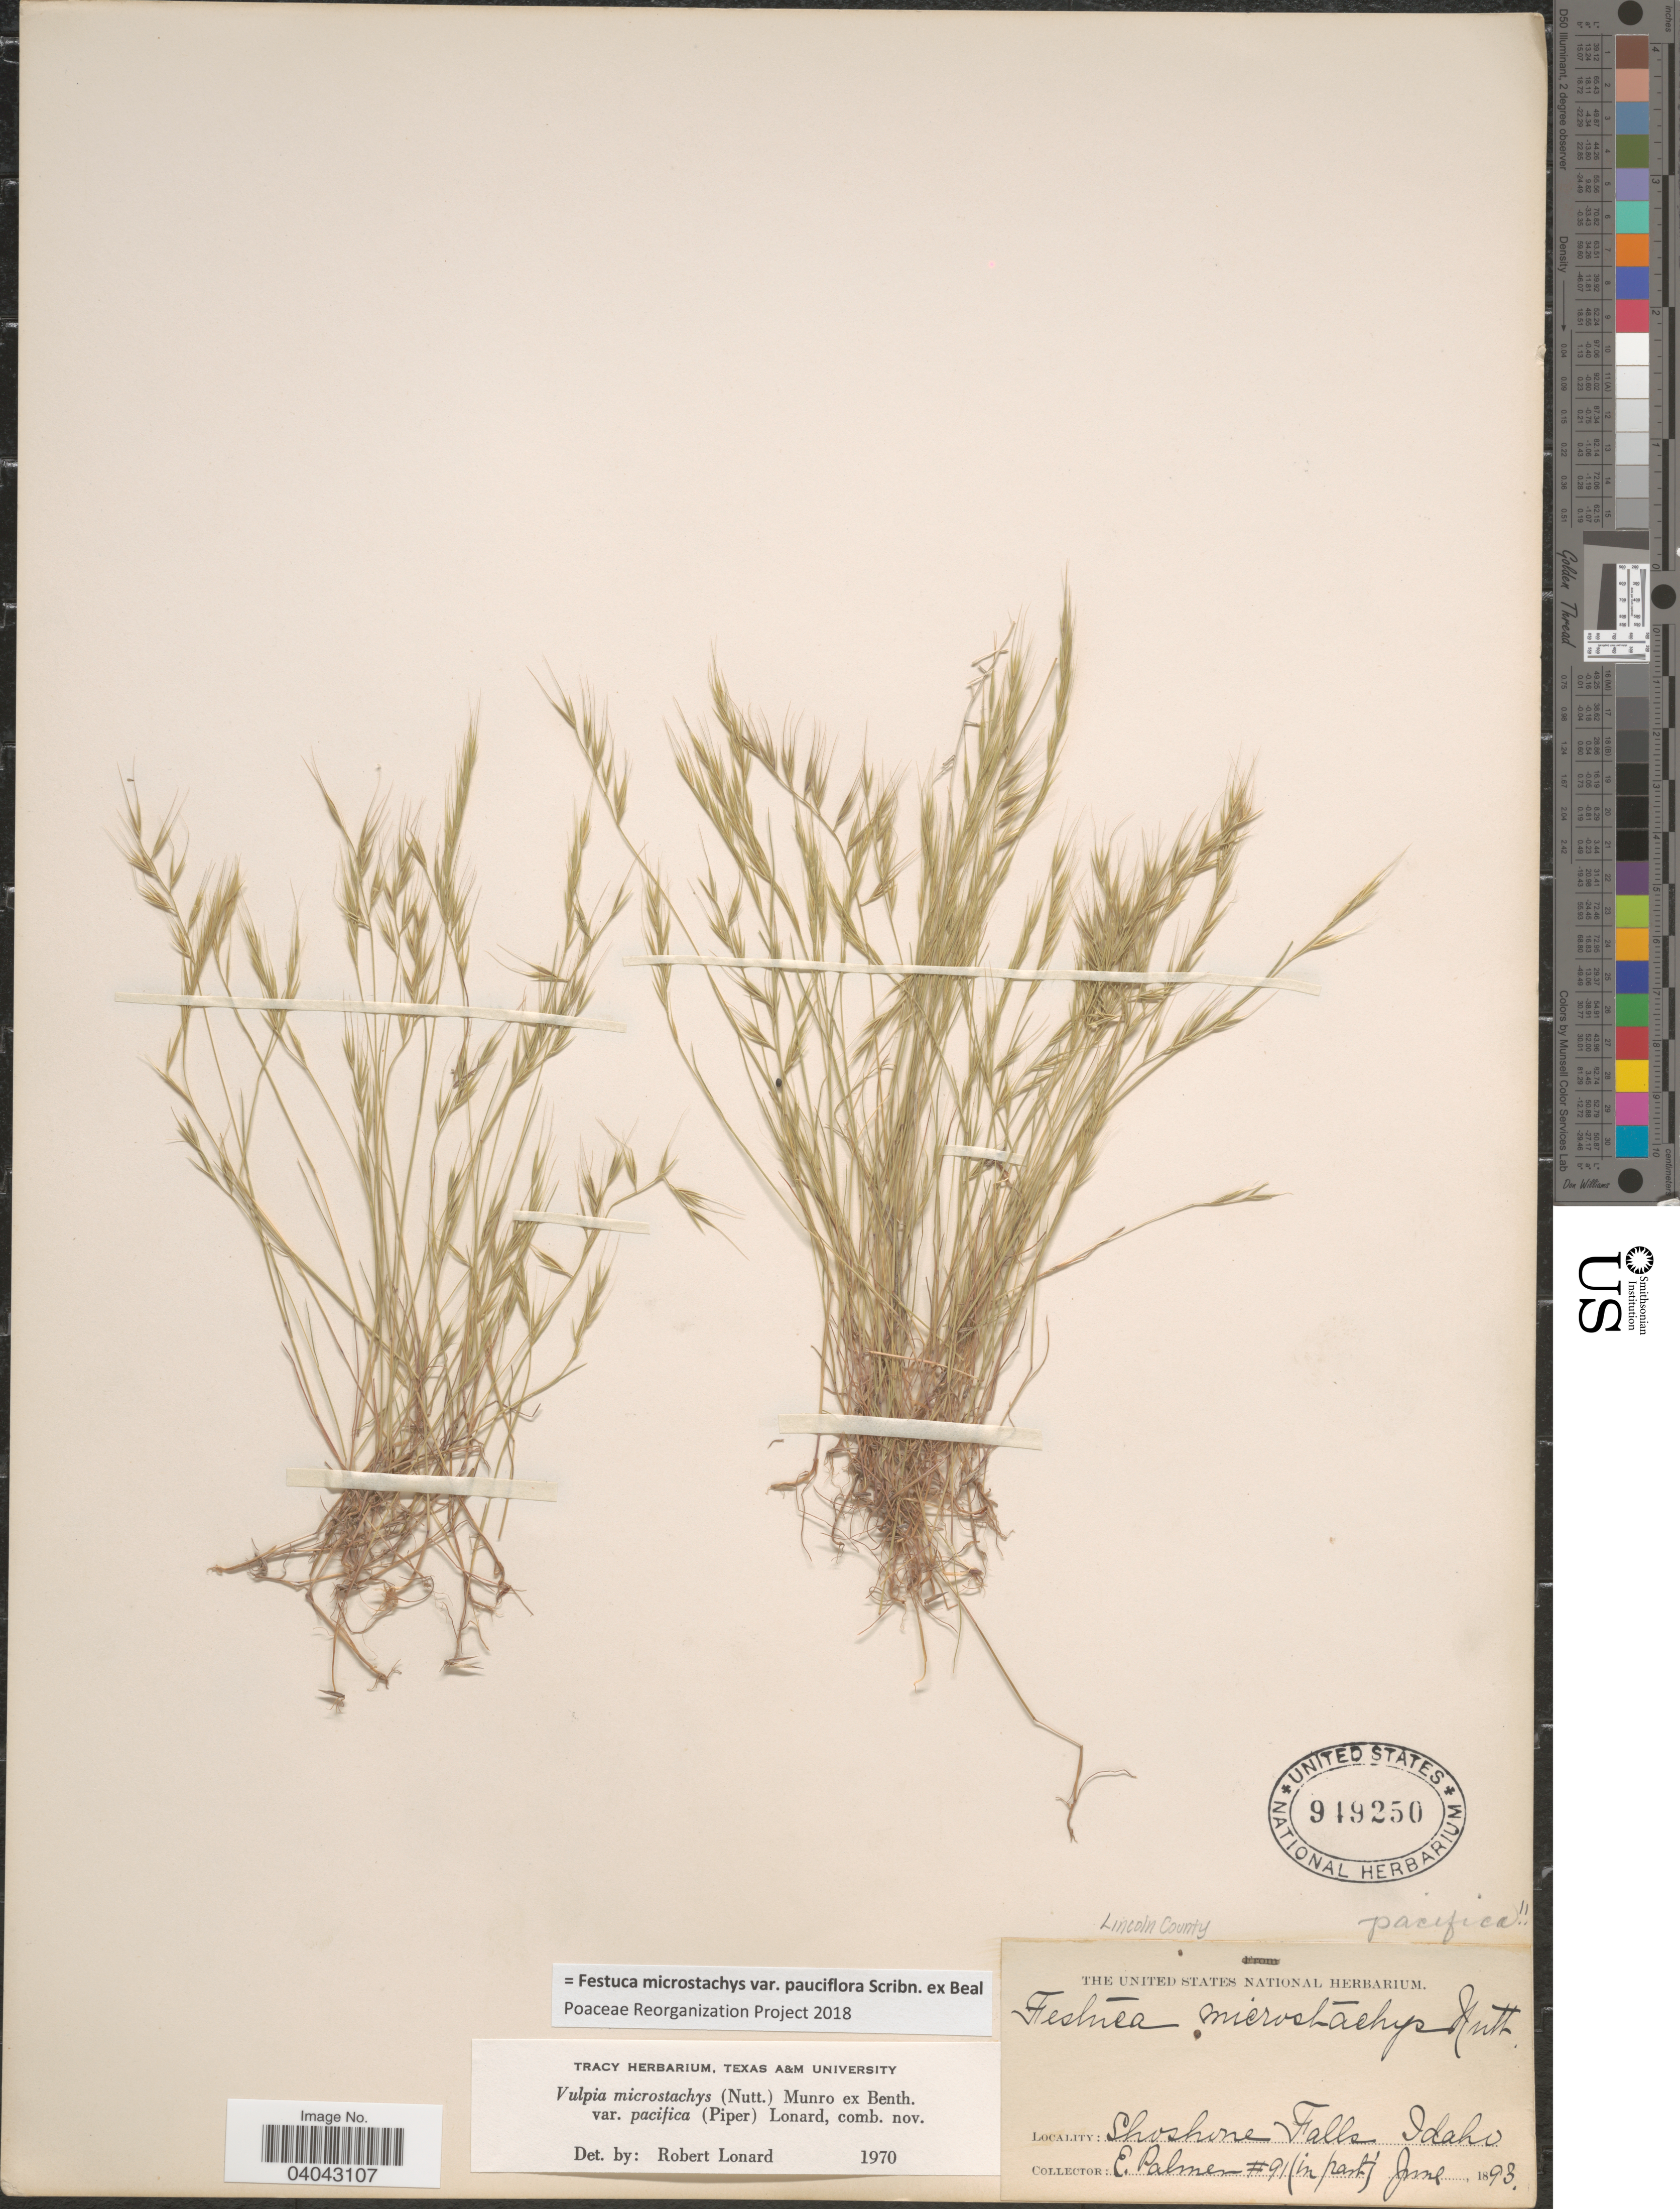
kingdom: Plantae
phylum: Tracheophyta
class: Liliopsida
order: Poales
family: Poaceae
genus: Festuca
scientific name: Festuca microstachys var. pauciflora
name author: Scribn. ex W.J. Beal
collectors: E. Palmer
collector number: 91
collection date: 1893-06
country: United States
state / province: Idaho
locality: Lincoln County. Shoshone Falls.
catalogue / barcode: US 949250